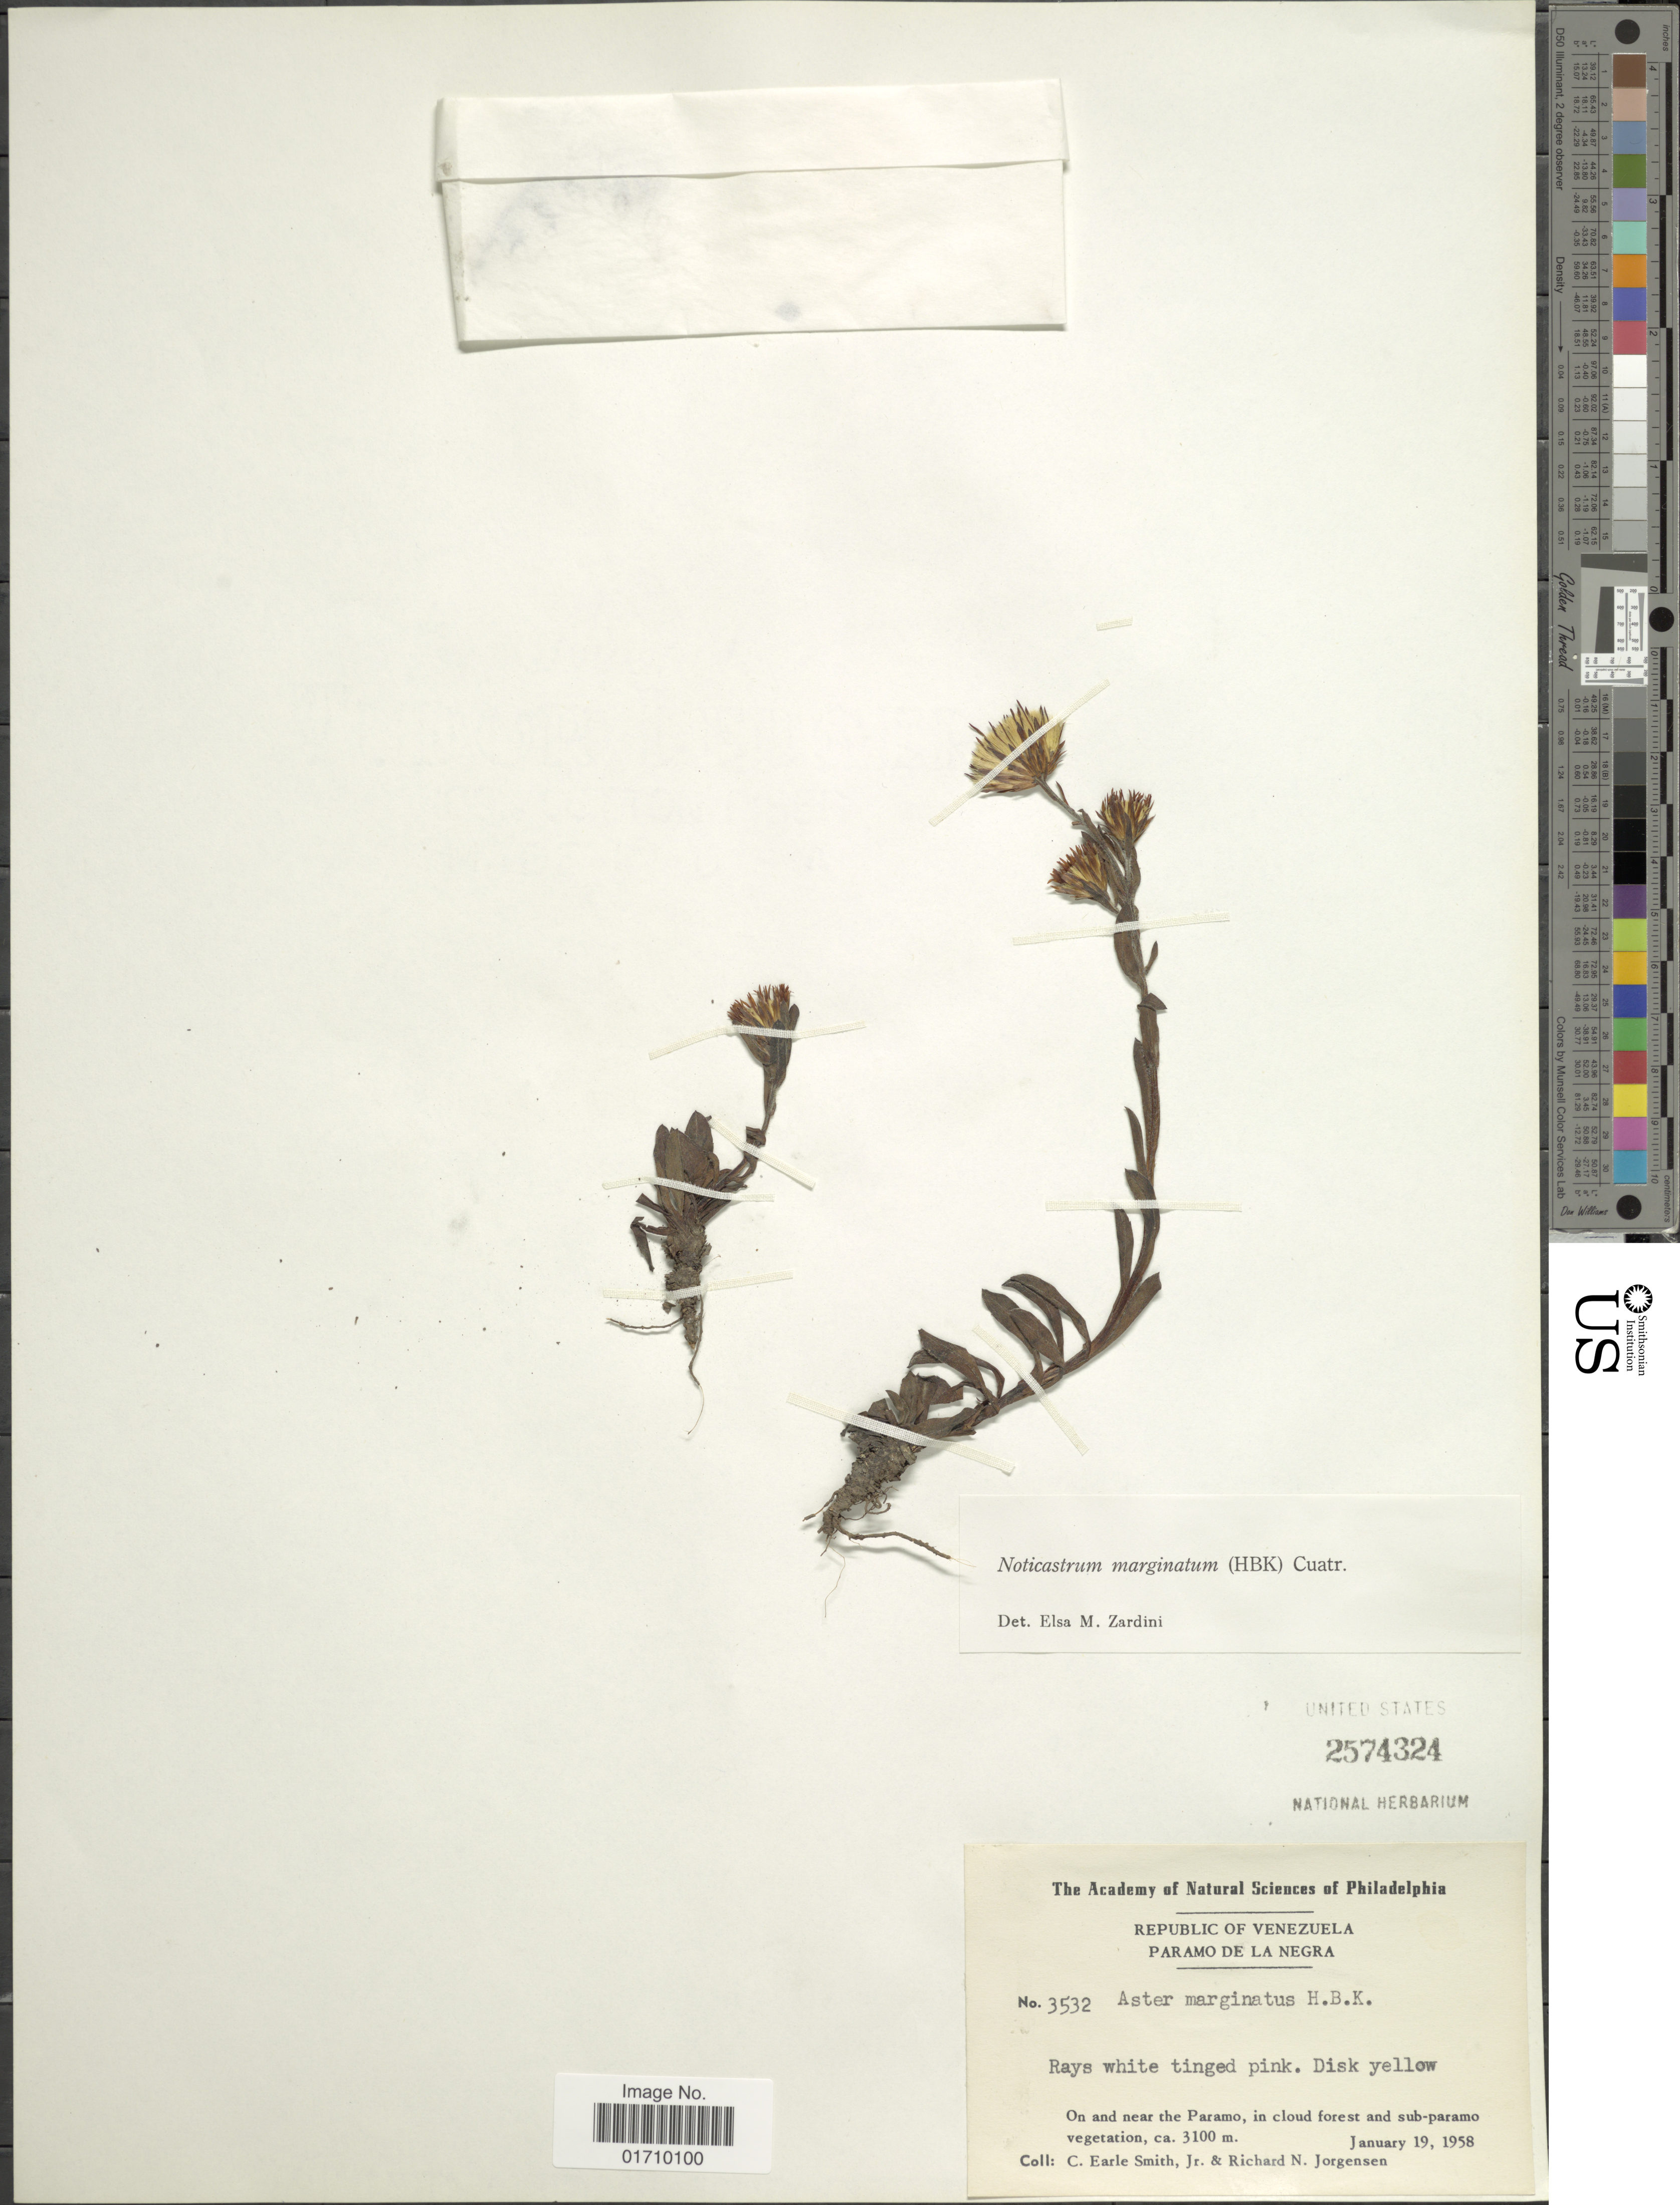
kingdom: Plantae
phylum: Tracheophyta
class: Magnoliopsida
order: Asterales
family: Asteraceae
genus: Noticastrum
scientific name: Noticastrum marginatum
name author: (Kunth) Cuatrec.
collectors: C. E. Smith Jr. & R. N. Jørgensen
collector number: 3532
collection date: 1958-01-19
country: Venezuela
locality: Republic of Venezuela, Paramo de La Negra, on and near the Paramo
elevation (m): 3100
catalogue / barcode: US 2574324